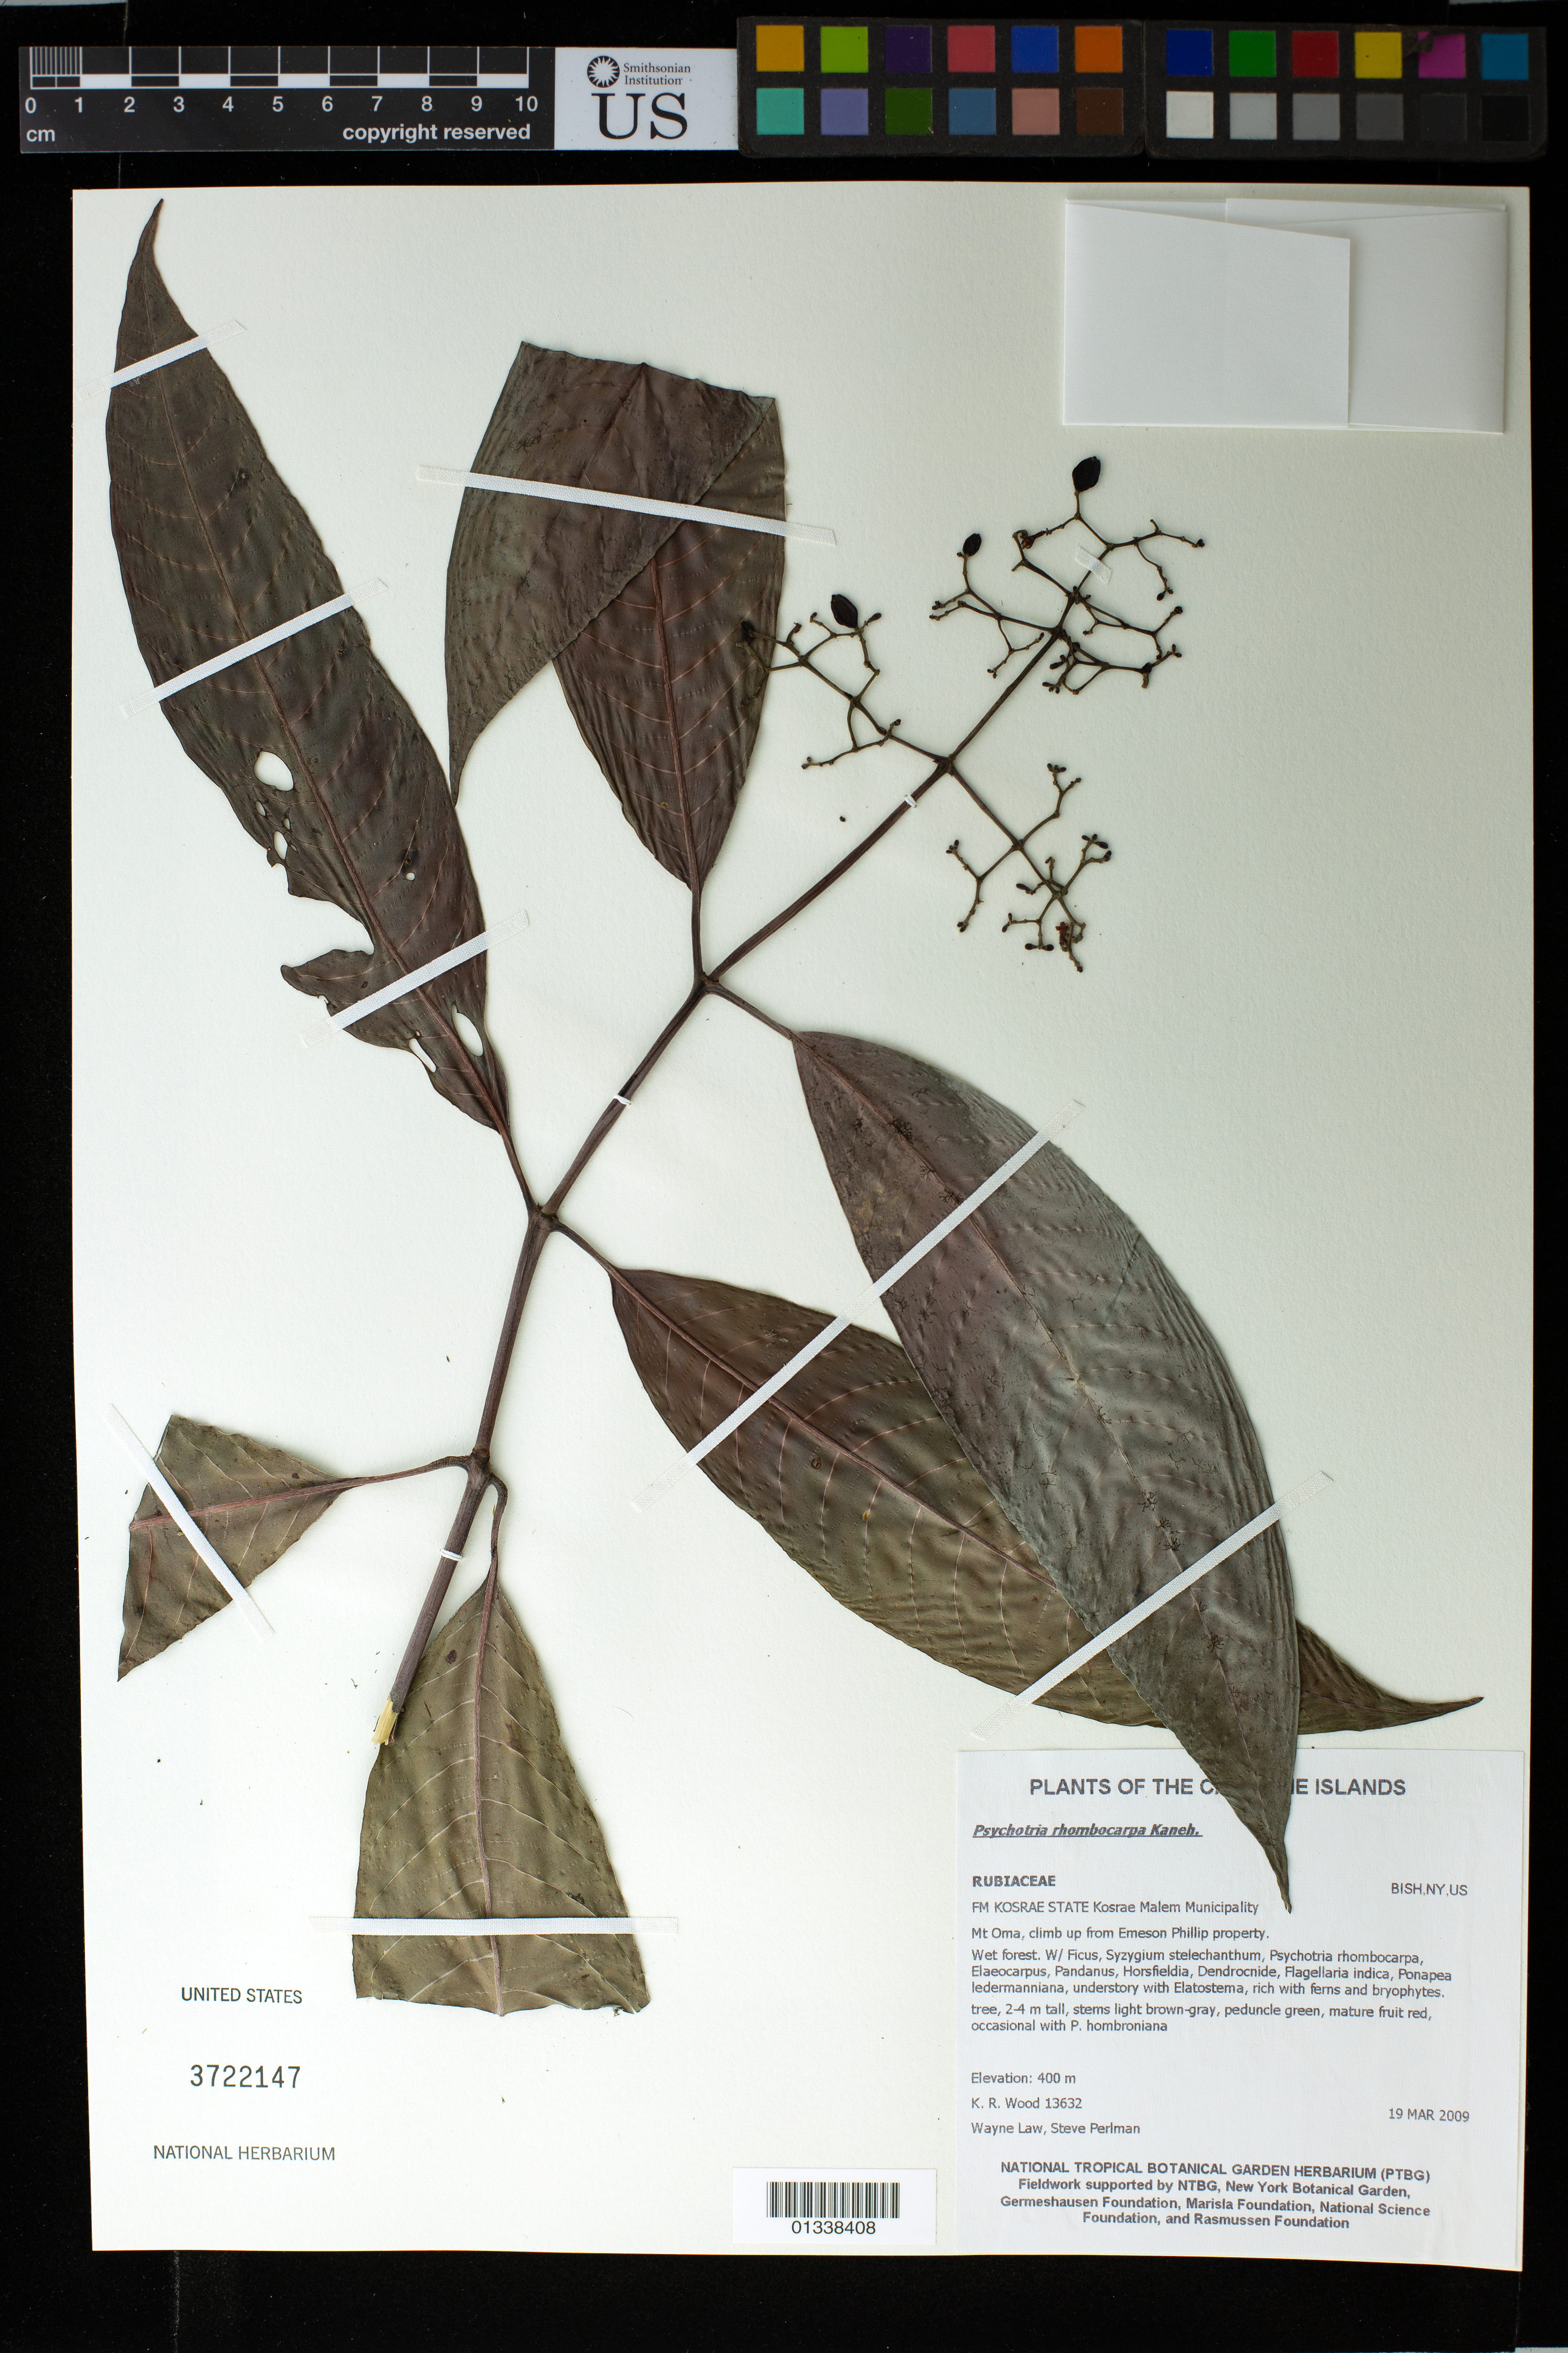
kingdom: Plantae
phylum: Tracheophyta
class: Magnoliopsida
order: Gentianales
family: Rubiaceae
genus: Psychotria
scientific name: Psychotria rhombocarpa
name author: Kaneh.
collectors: K. R. Wood, W. Law & S. P. Perlman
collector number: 13632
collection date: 2009-03-19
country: Micronesia, Federated States of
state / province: Kosrae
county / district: Malem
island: Kosrae [Kusaie]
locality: Kosrae Malem Municipality. Mt Oma, climb up from Emeson Phillip property.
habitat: Wet forest. Understory, rich with ferns and bryophytes.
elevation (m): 400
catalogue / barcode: US 3722147